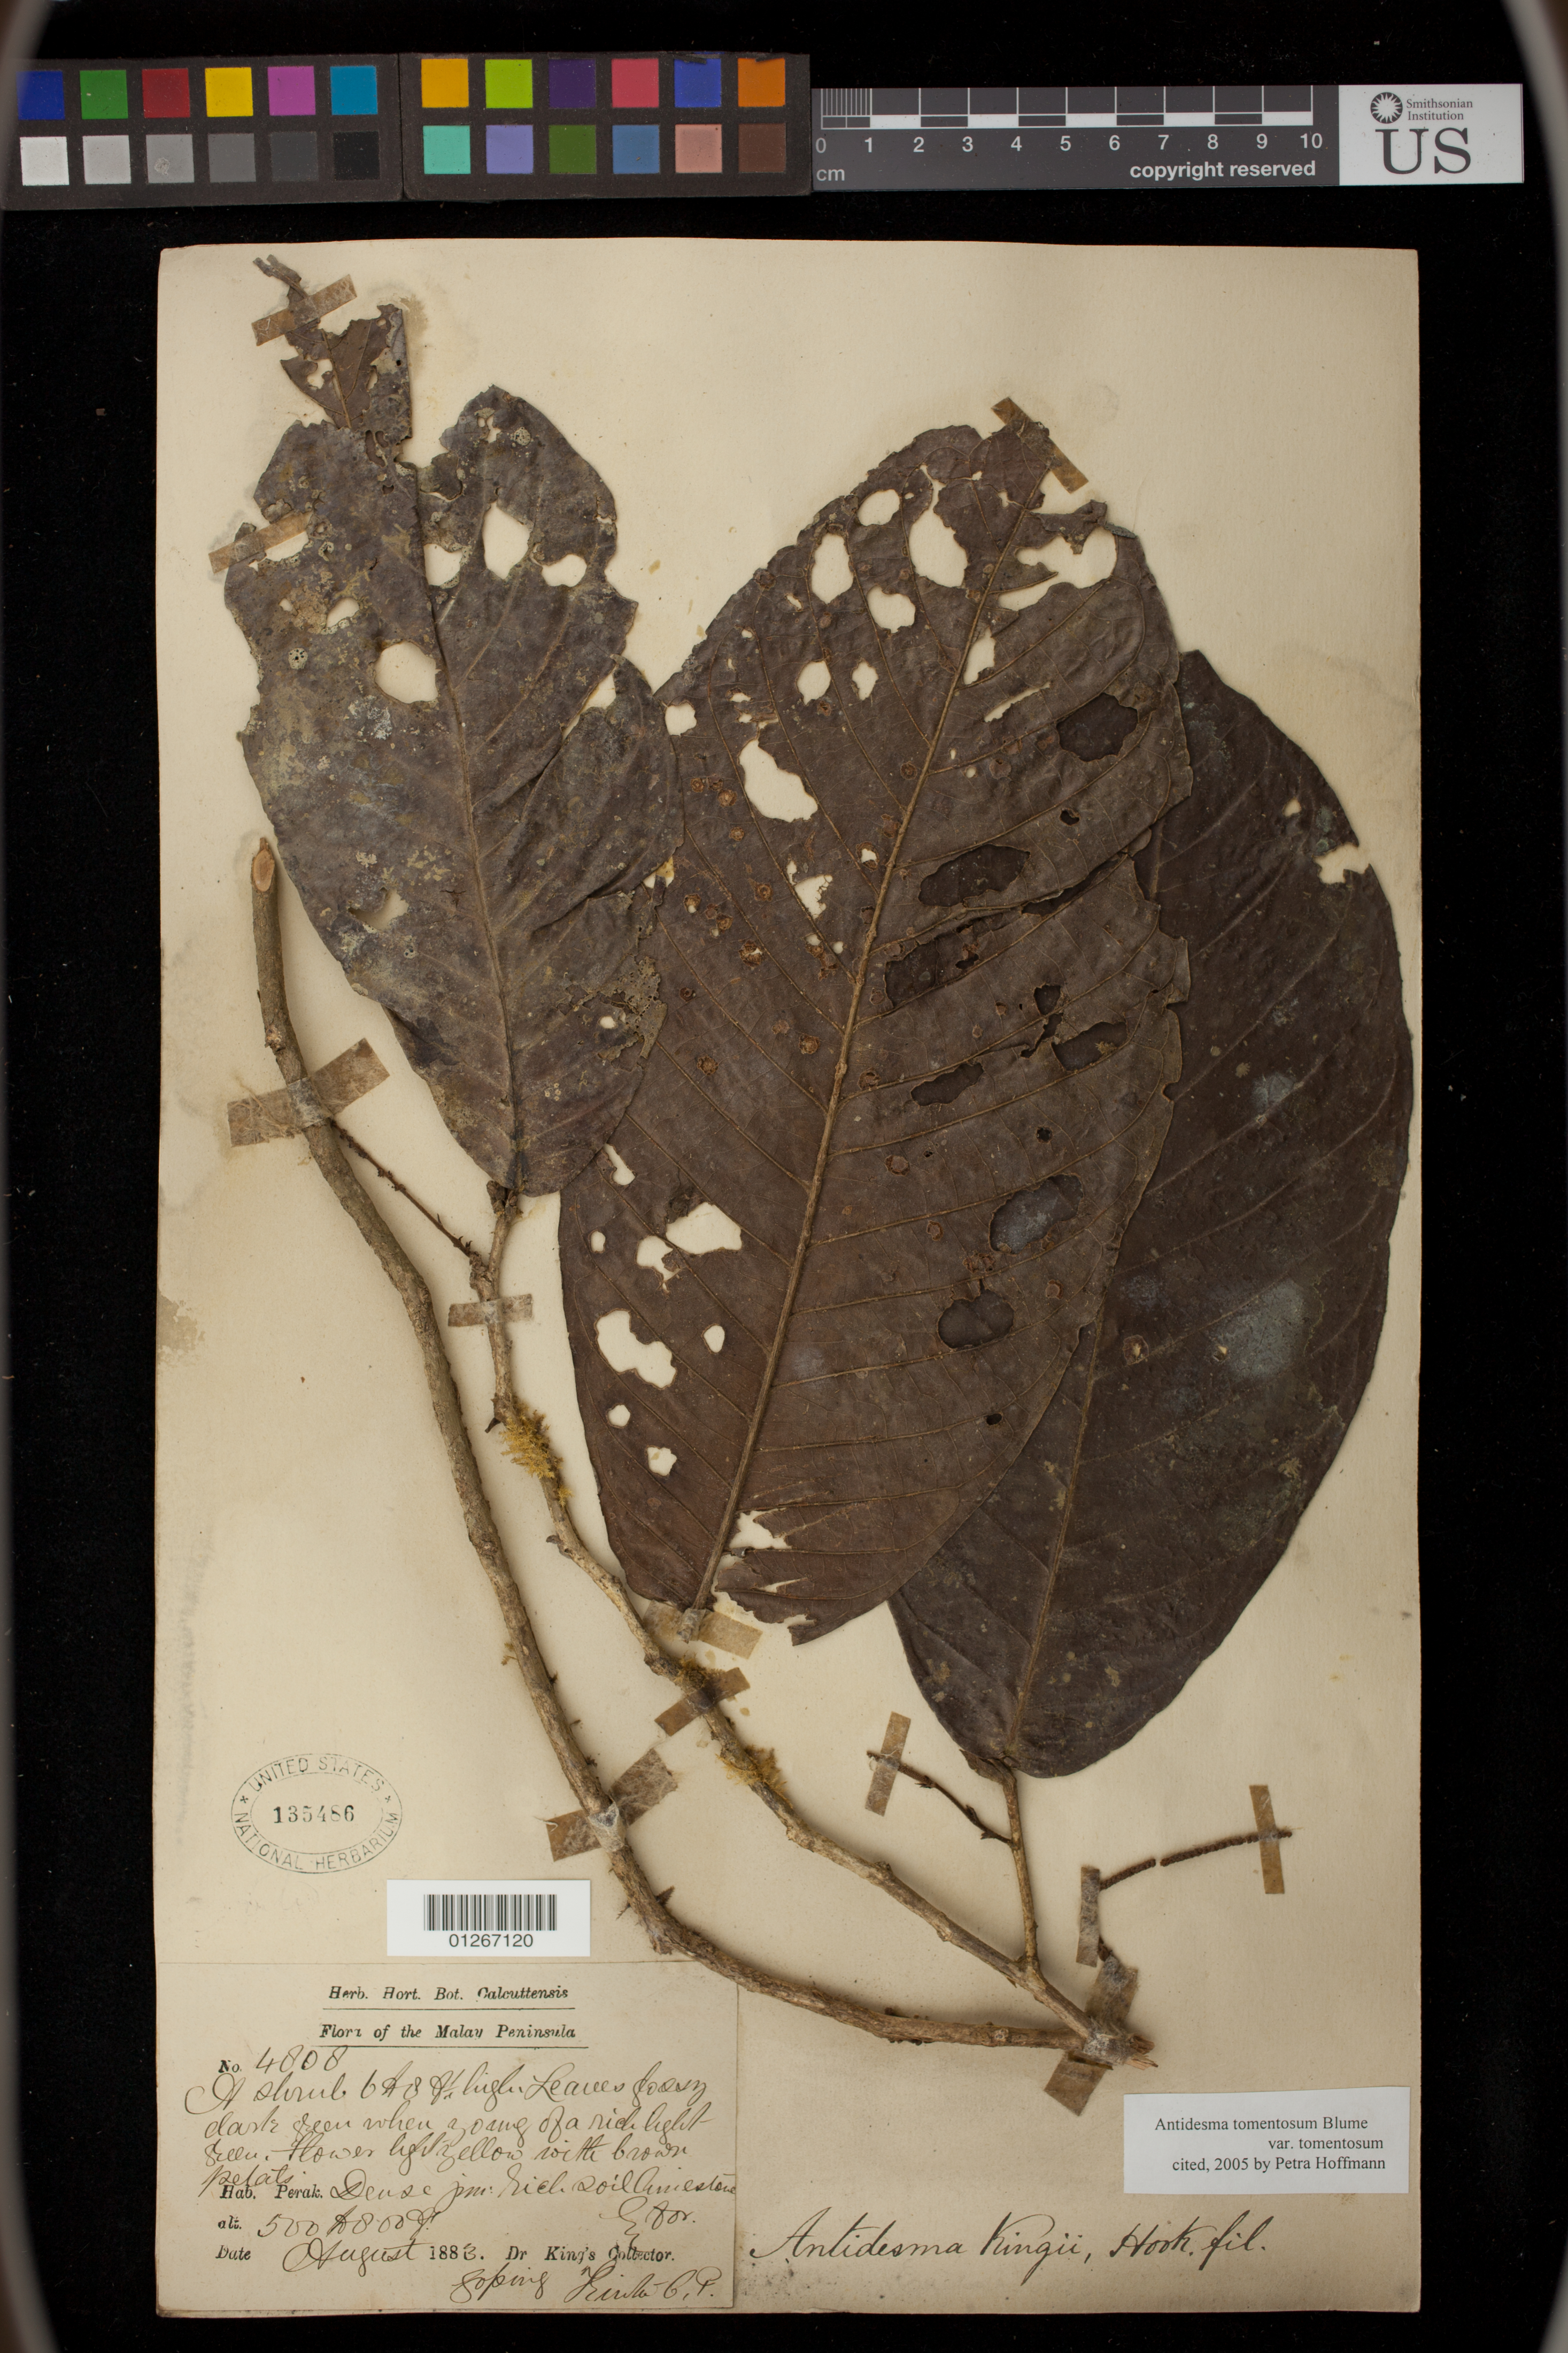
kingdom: Plantae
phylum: Tracheophyta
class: Magnoliopsida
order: Malpighiales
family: Phyllanthaceae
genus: Antidesma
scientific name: Antidesma tomentosum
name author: Blume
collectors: Dr. King's collector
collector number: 4808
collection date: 1883-08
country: Malaysia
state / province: Perak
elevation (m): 152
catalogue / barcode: US 135486